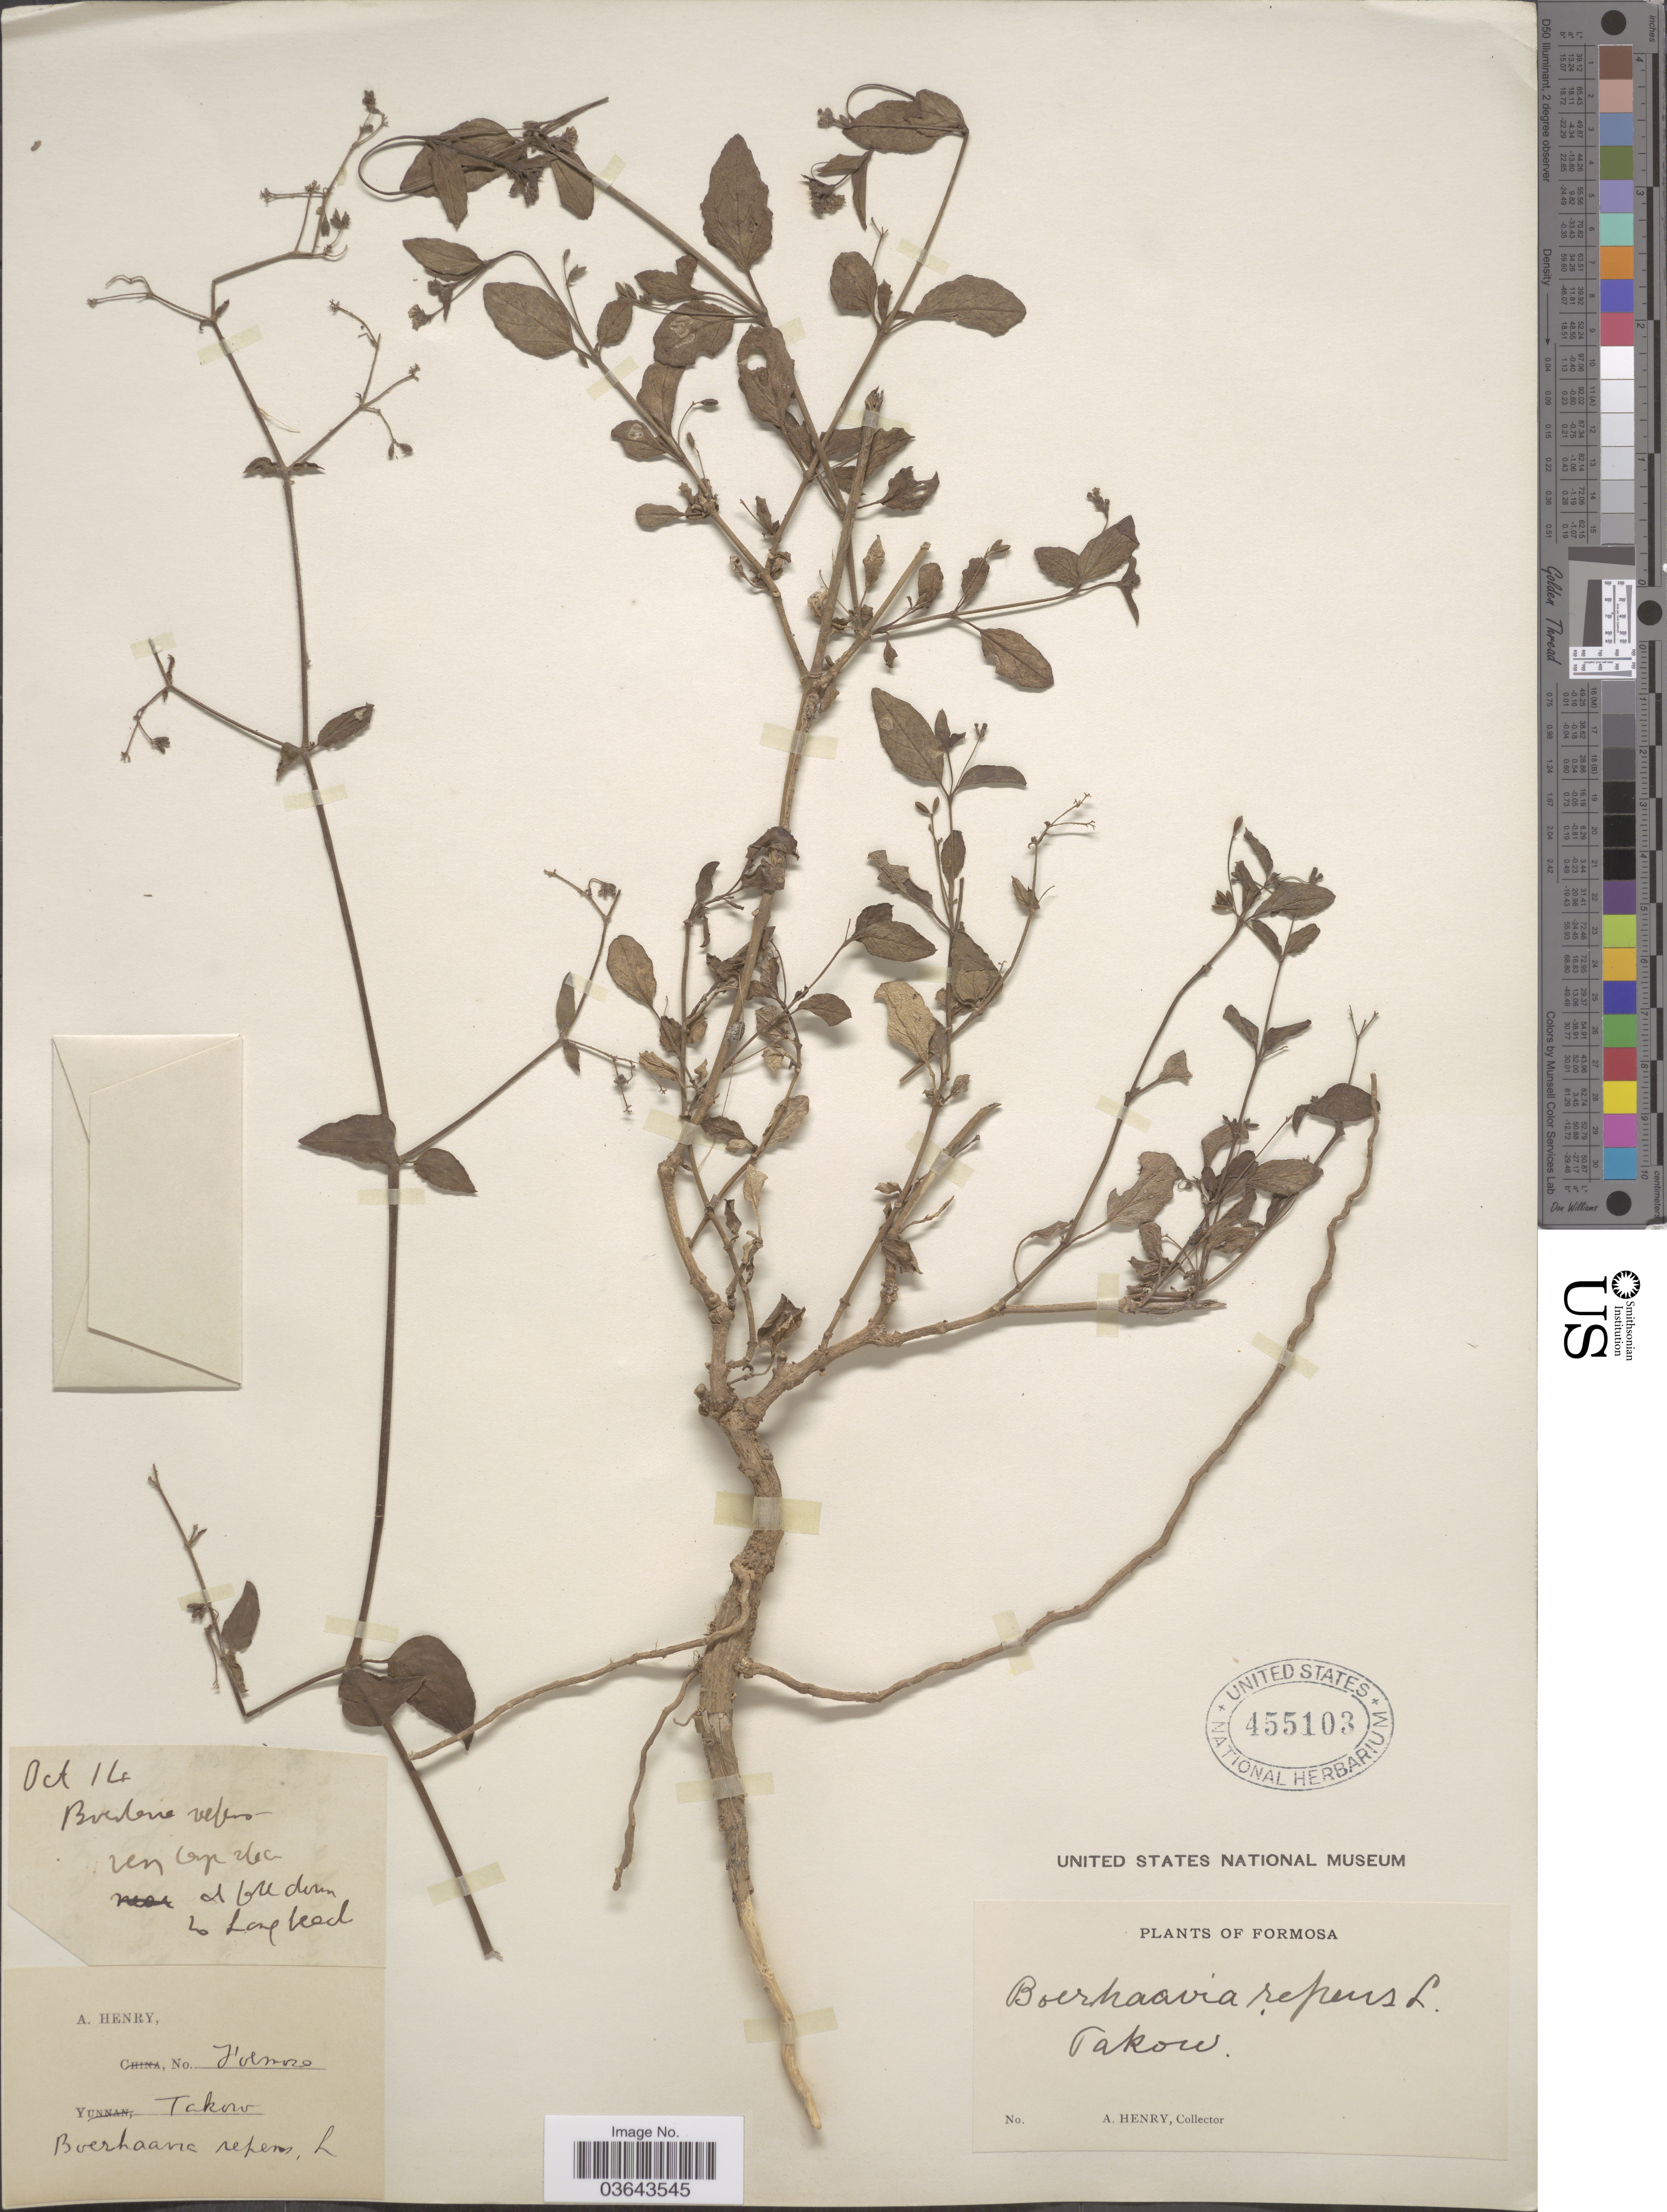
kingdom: Plantae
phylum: Tracheophyta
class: Magnoliopsida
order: Caryophyllales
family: Nyctaginaceae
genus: Boerhavia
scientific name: Boerhavia repens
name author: L.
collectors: A. Henry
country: Taiwan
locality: Formosa. Takow.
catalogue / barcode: US 455103